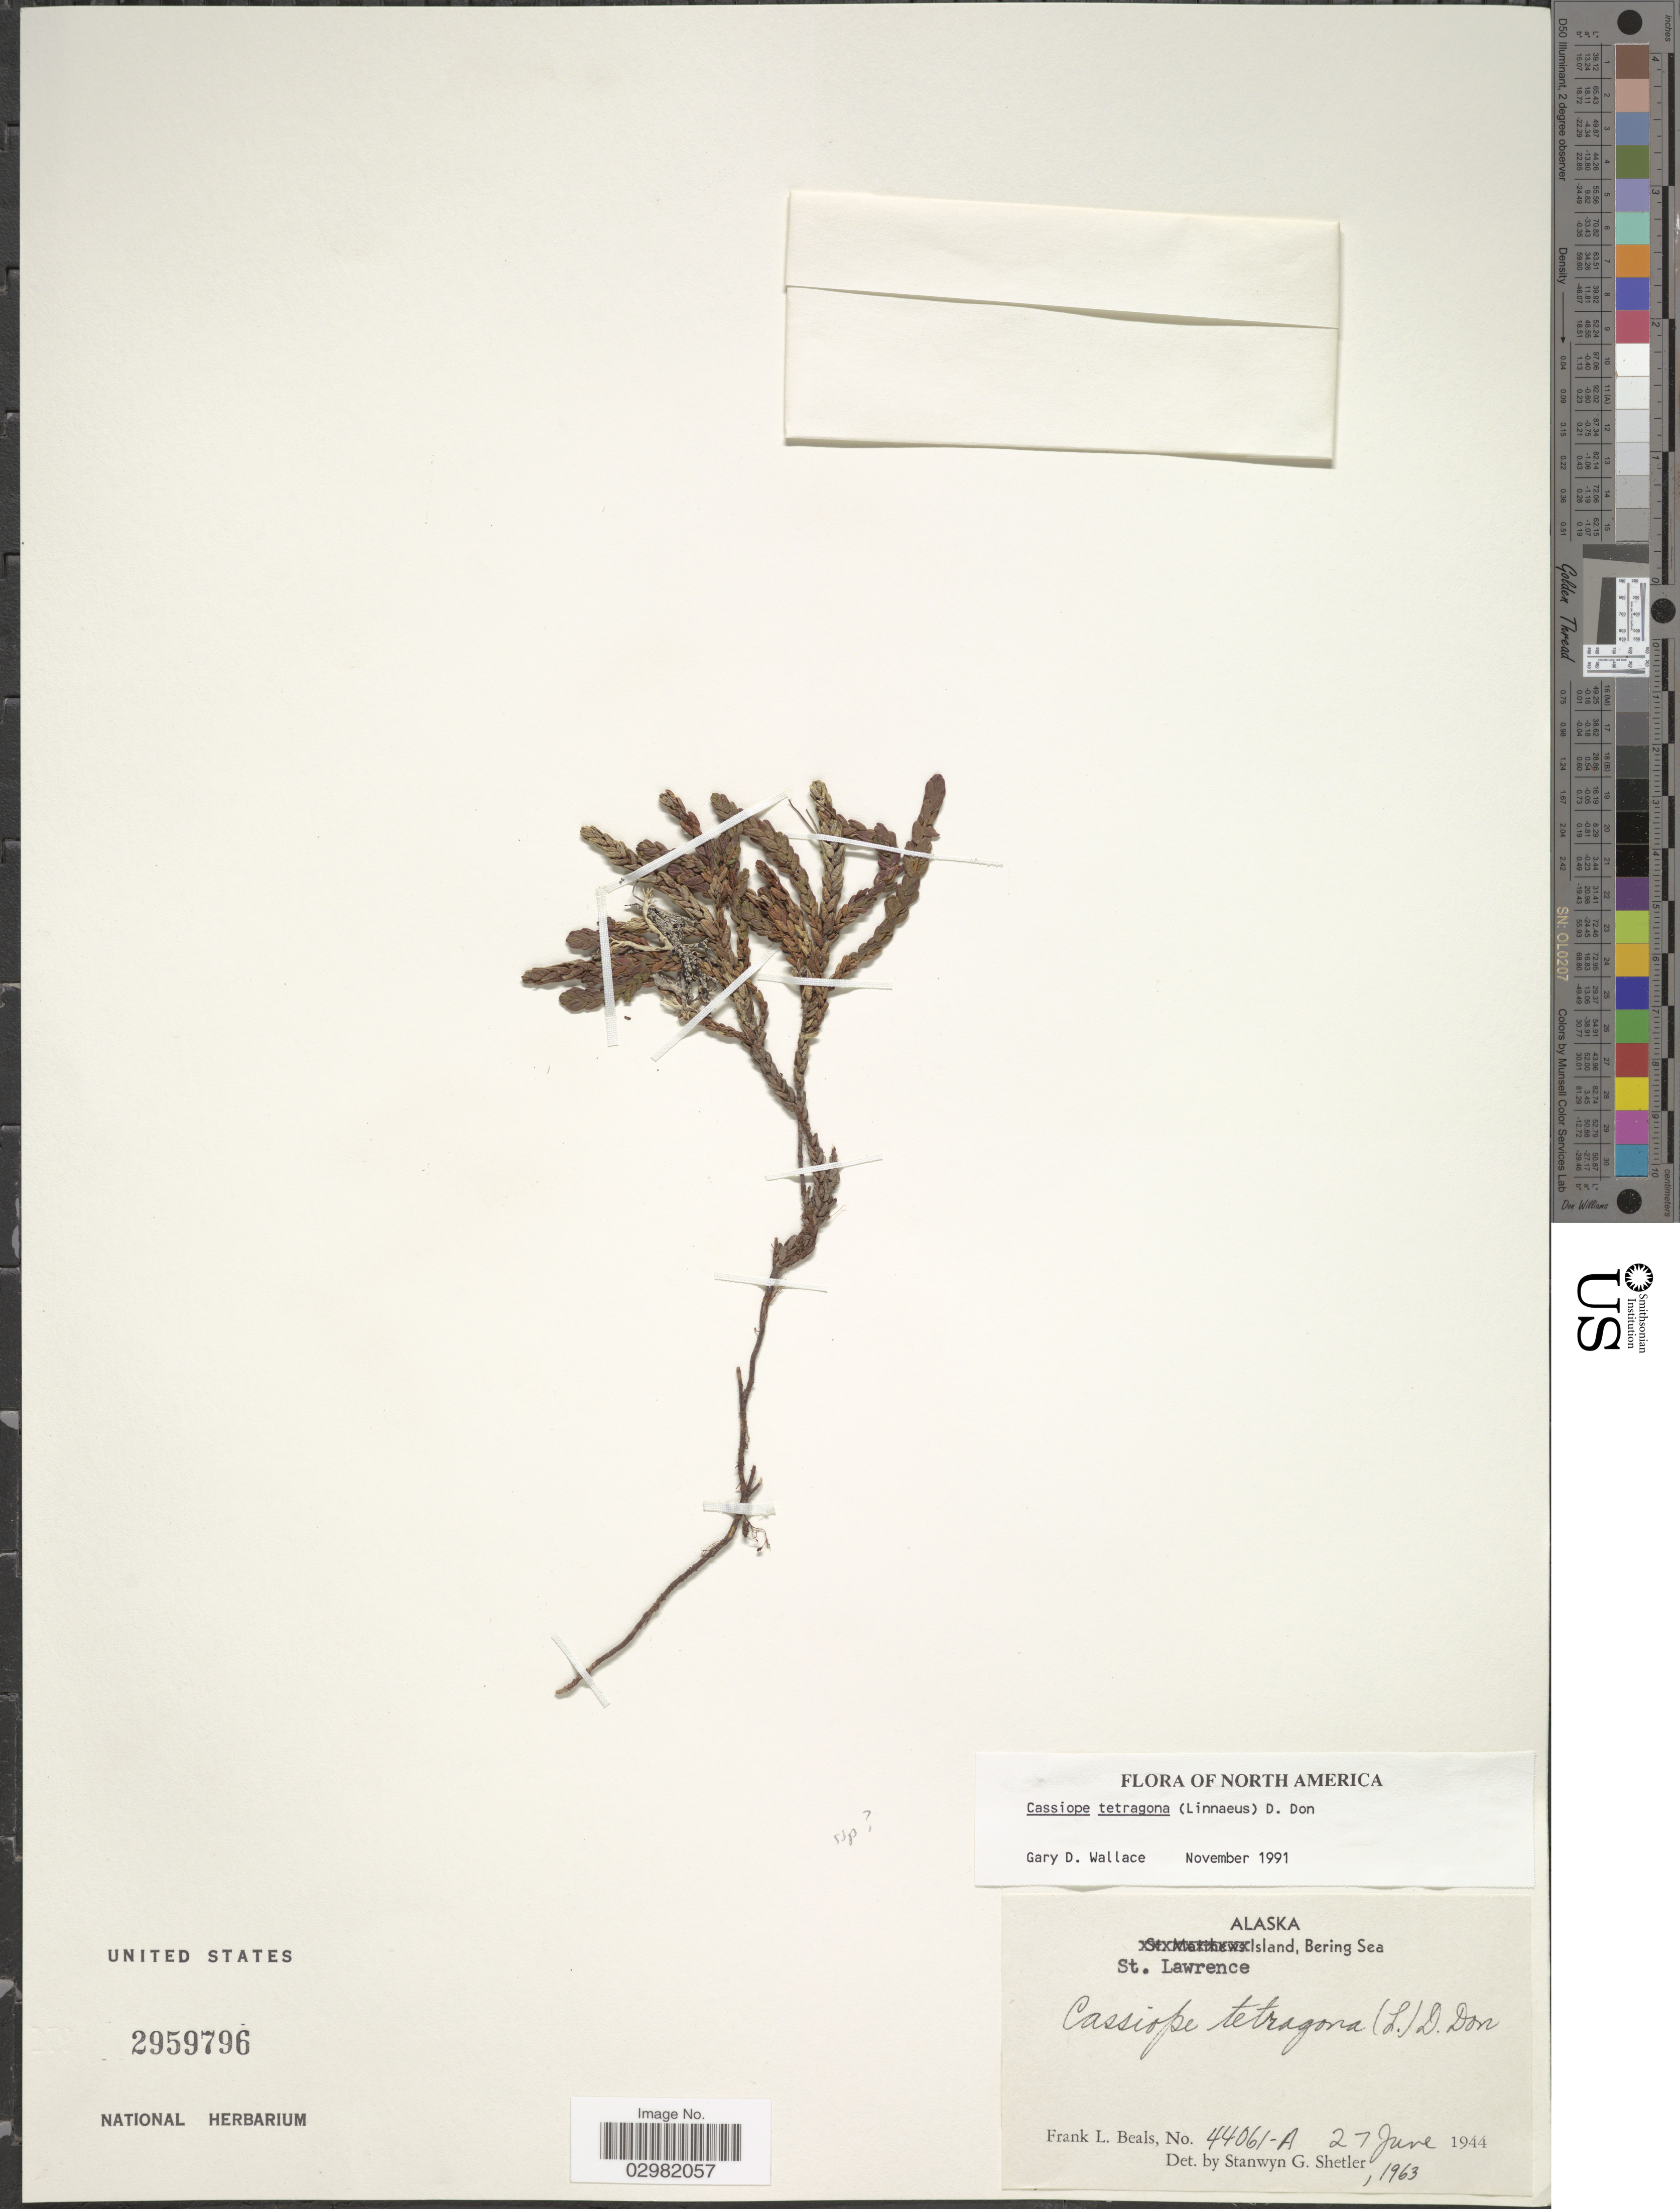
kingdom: Plantae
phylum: Tracheophyta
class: Magnoliopsida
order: Ericales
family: Ericaceae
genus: Cassiope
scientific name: Cassiope tetragona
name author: (L.) D. Don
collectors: F. Beals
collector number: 44061-A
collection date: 1944-06-27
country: United States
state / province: Alaska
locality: St. Lawrence Island, Bering Sea.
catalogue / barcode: US 2959796